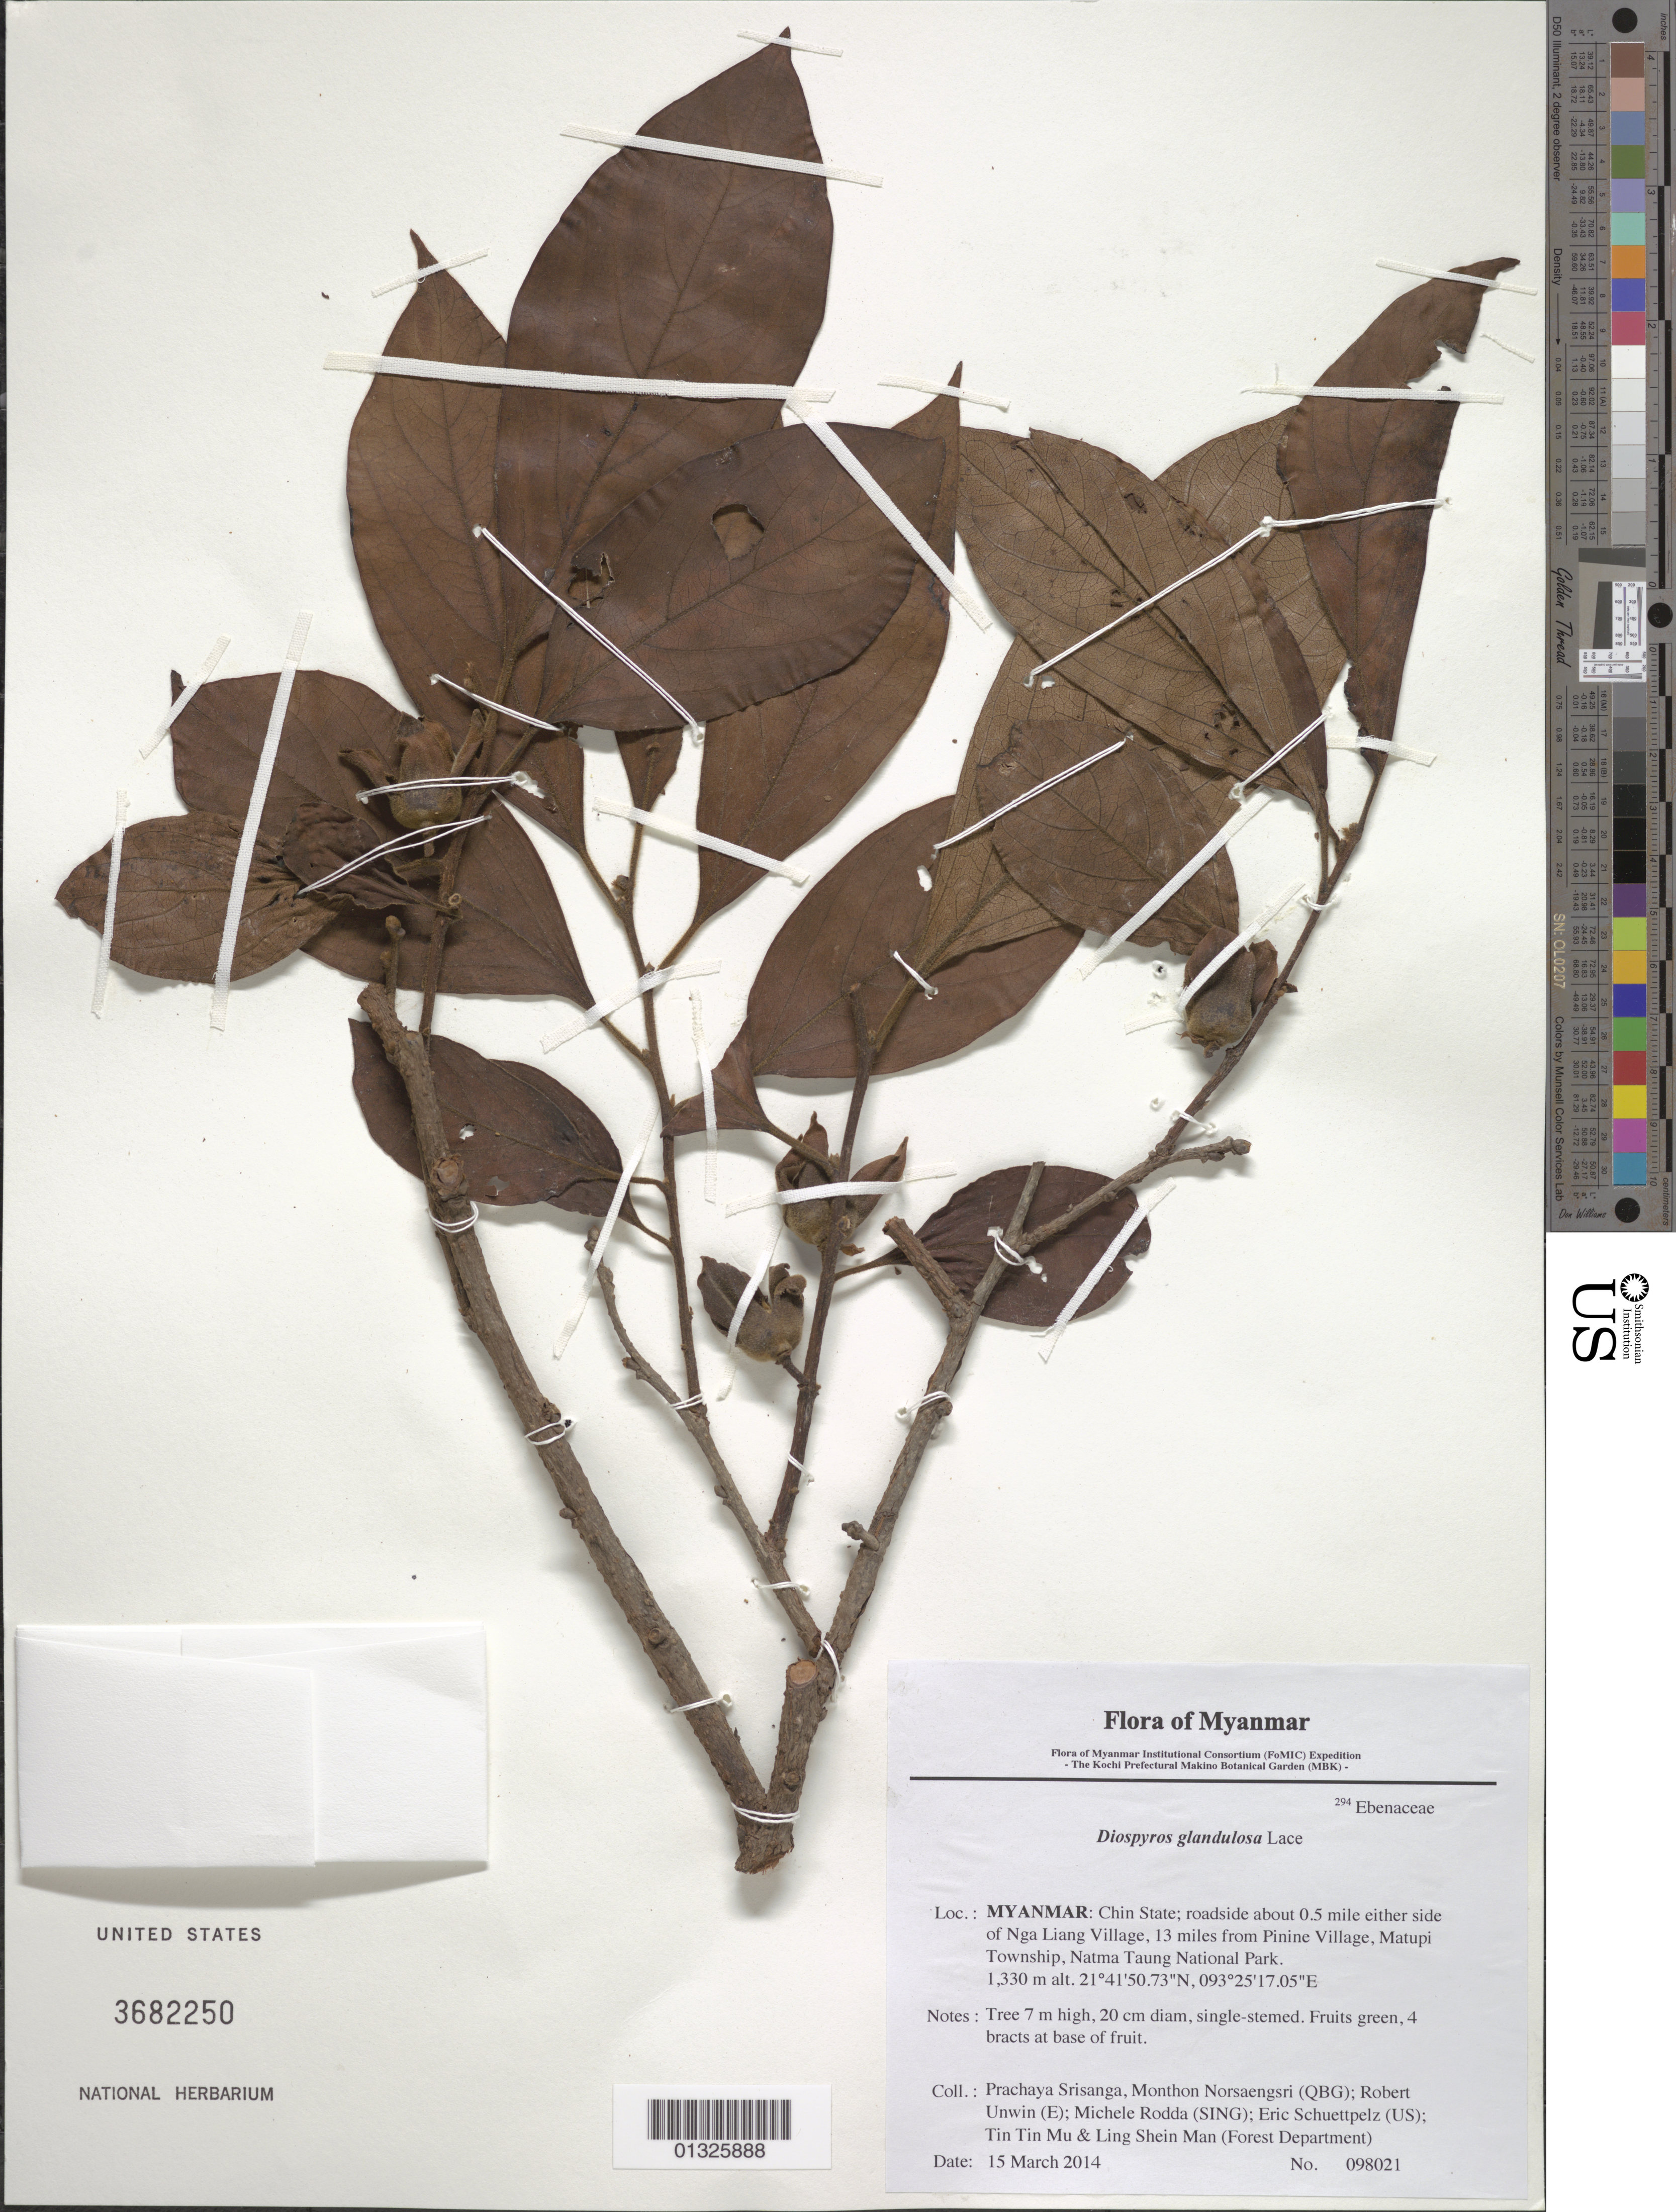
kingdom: Plantae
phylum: Tracheophyta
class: Magnoliopsida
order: Ericales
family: Ebenaceae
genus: Diospyros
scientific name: Diospyros glandulosa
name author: Lace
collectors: P. Srisanga, M. Norsaengsri, R. Unwin, M. Rodda, E. Schuettpelz, Tin Tin Mu & Ling Shein Man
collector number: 98021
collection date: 2014-03-15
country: Myanmar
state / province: Chin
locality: Roadside about 0.5 mile either side of Nga Liang Village, 13 miles from Pinine Village, Matupi Township, Natma Taung National Park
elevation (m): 1330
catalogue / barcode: US 3682250